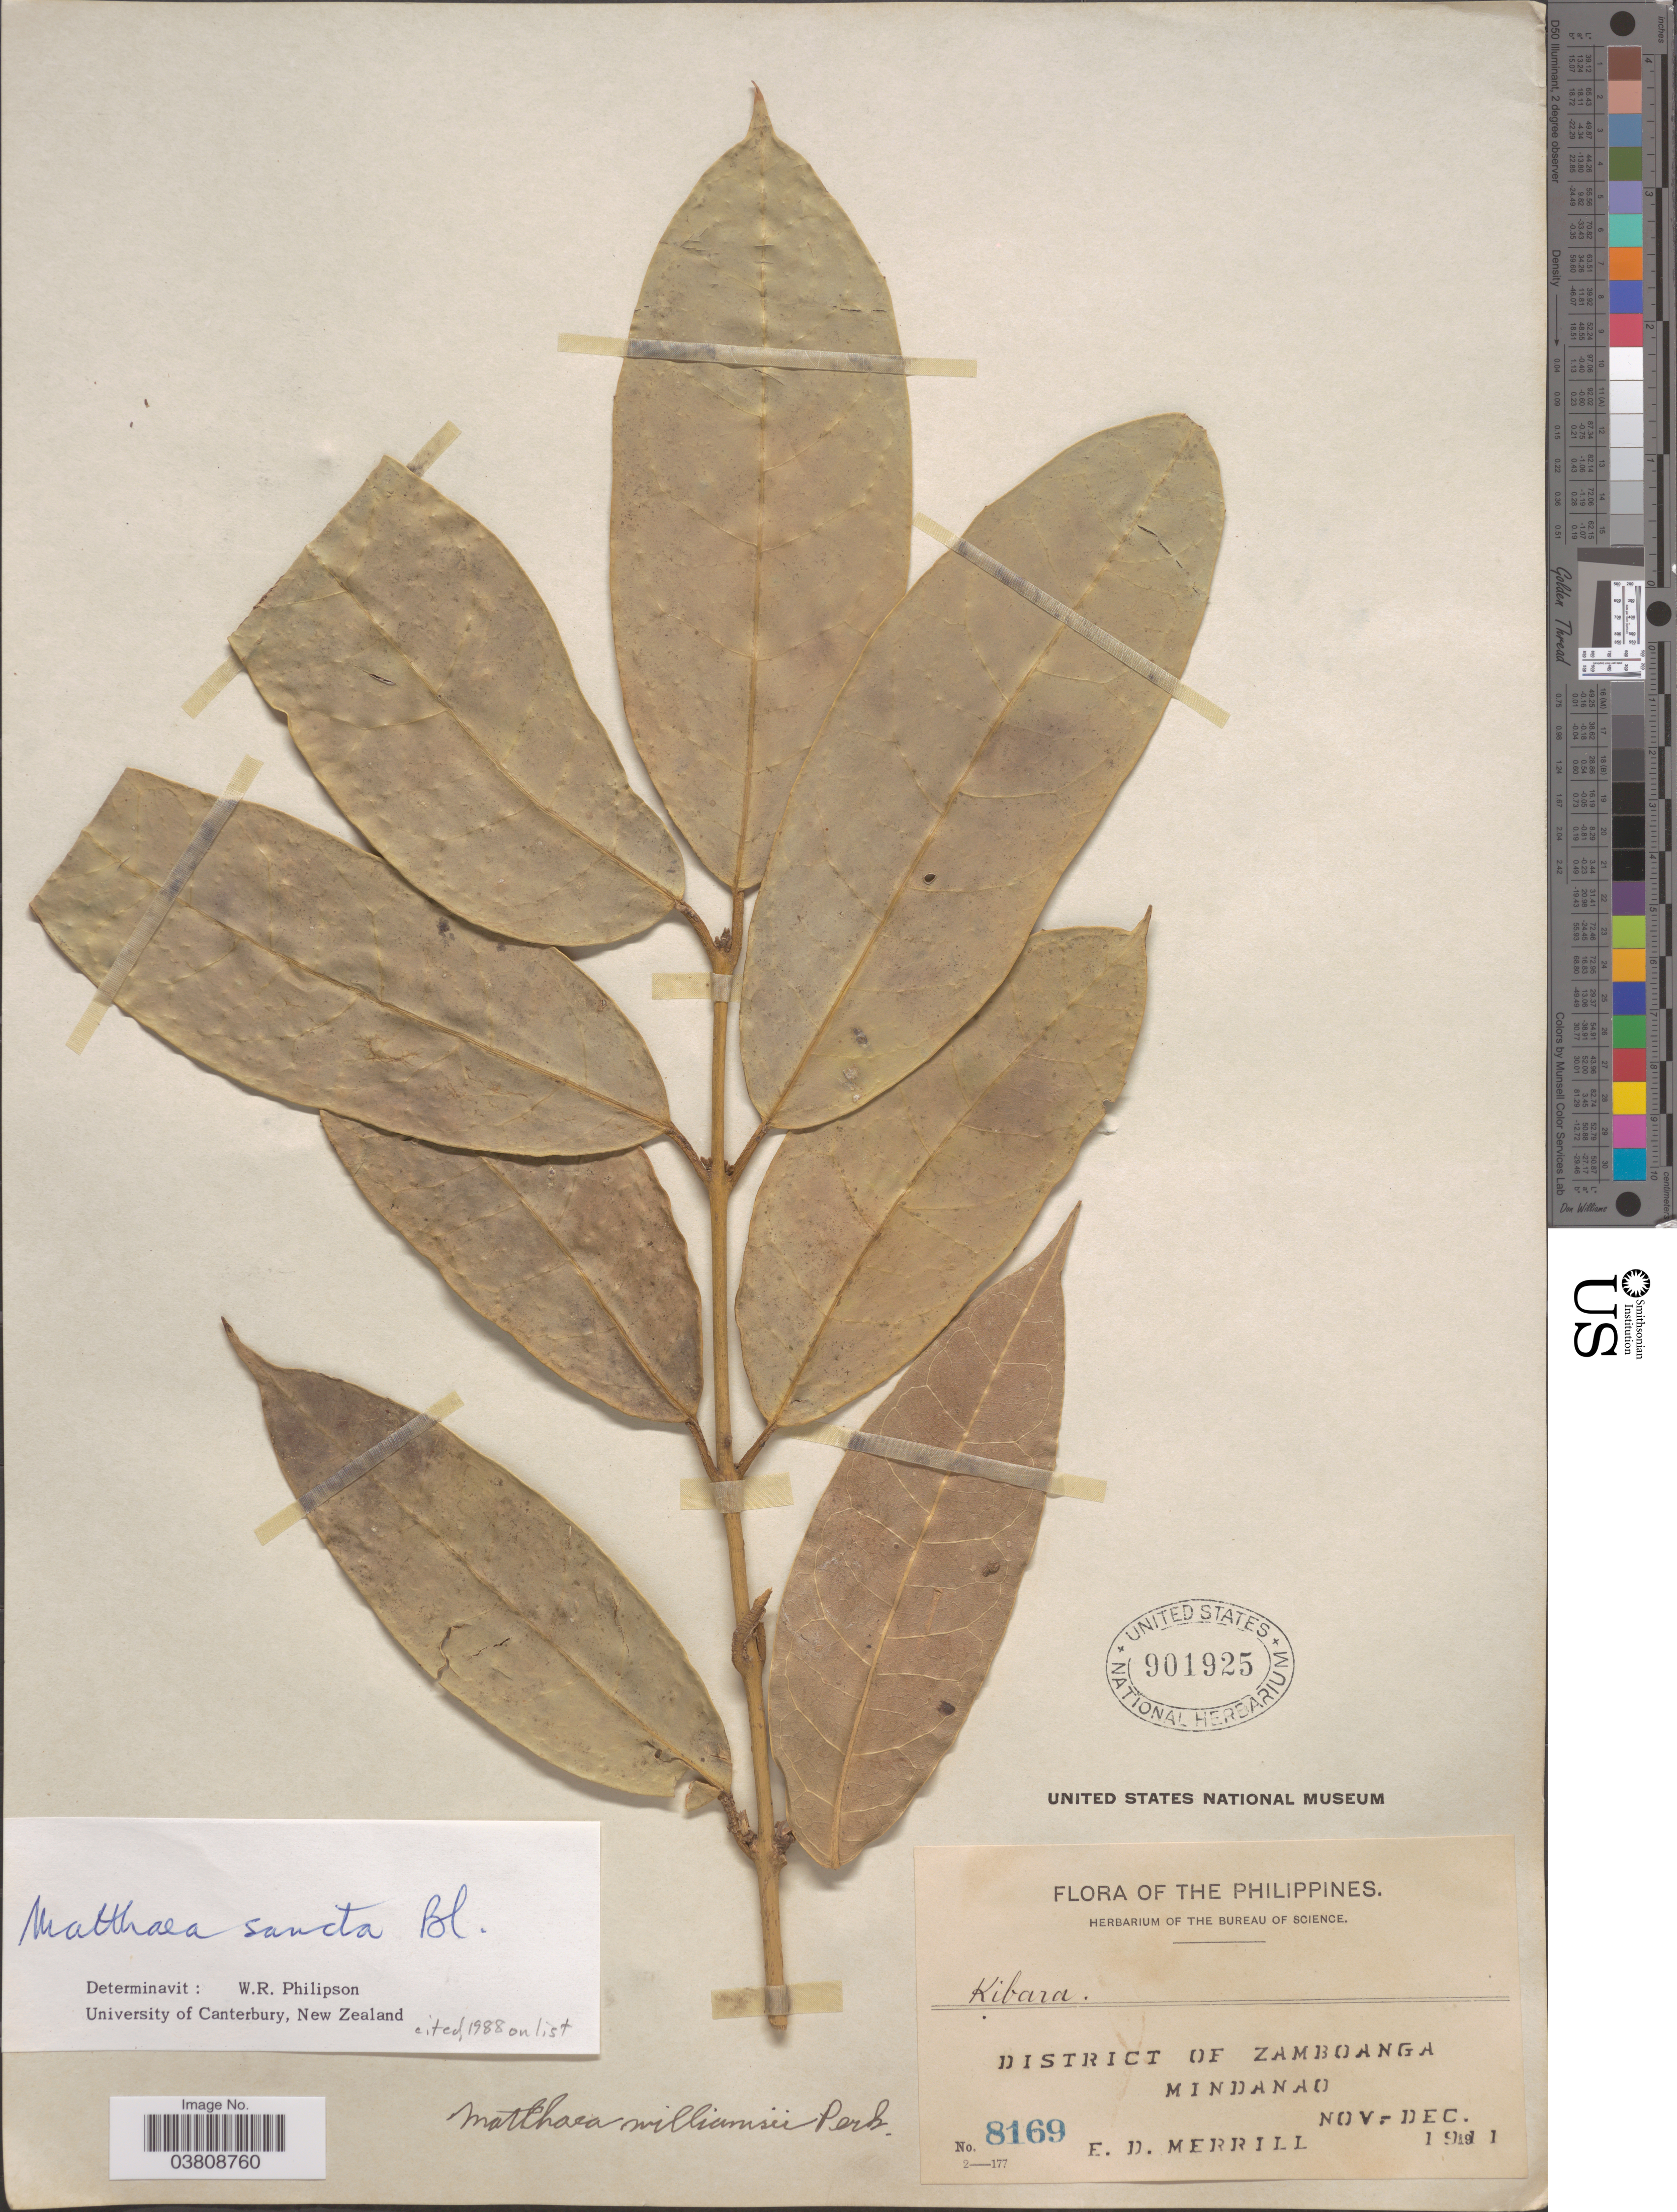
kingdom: Plantae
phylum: Tracheophyta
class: Magnoliopsida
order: Laurales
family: Monimiaceae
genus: Matthaea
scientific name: Matthaea sancta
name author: Blume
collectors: E. D. Merrill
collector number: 8169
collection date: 1911-11/1911-12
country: Philippines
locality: District of Zamboanga. Mindanao.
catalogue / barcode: US 901925